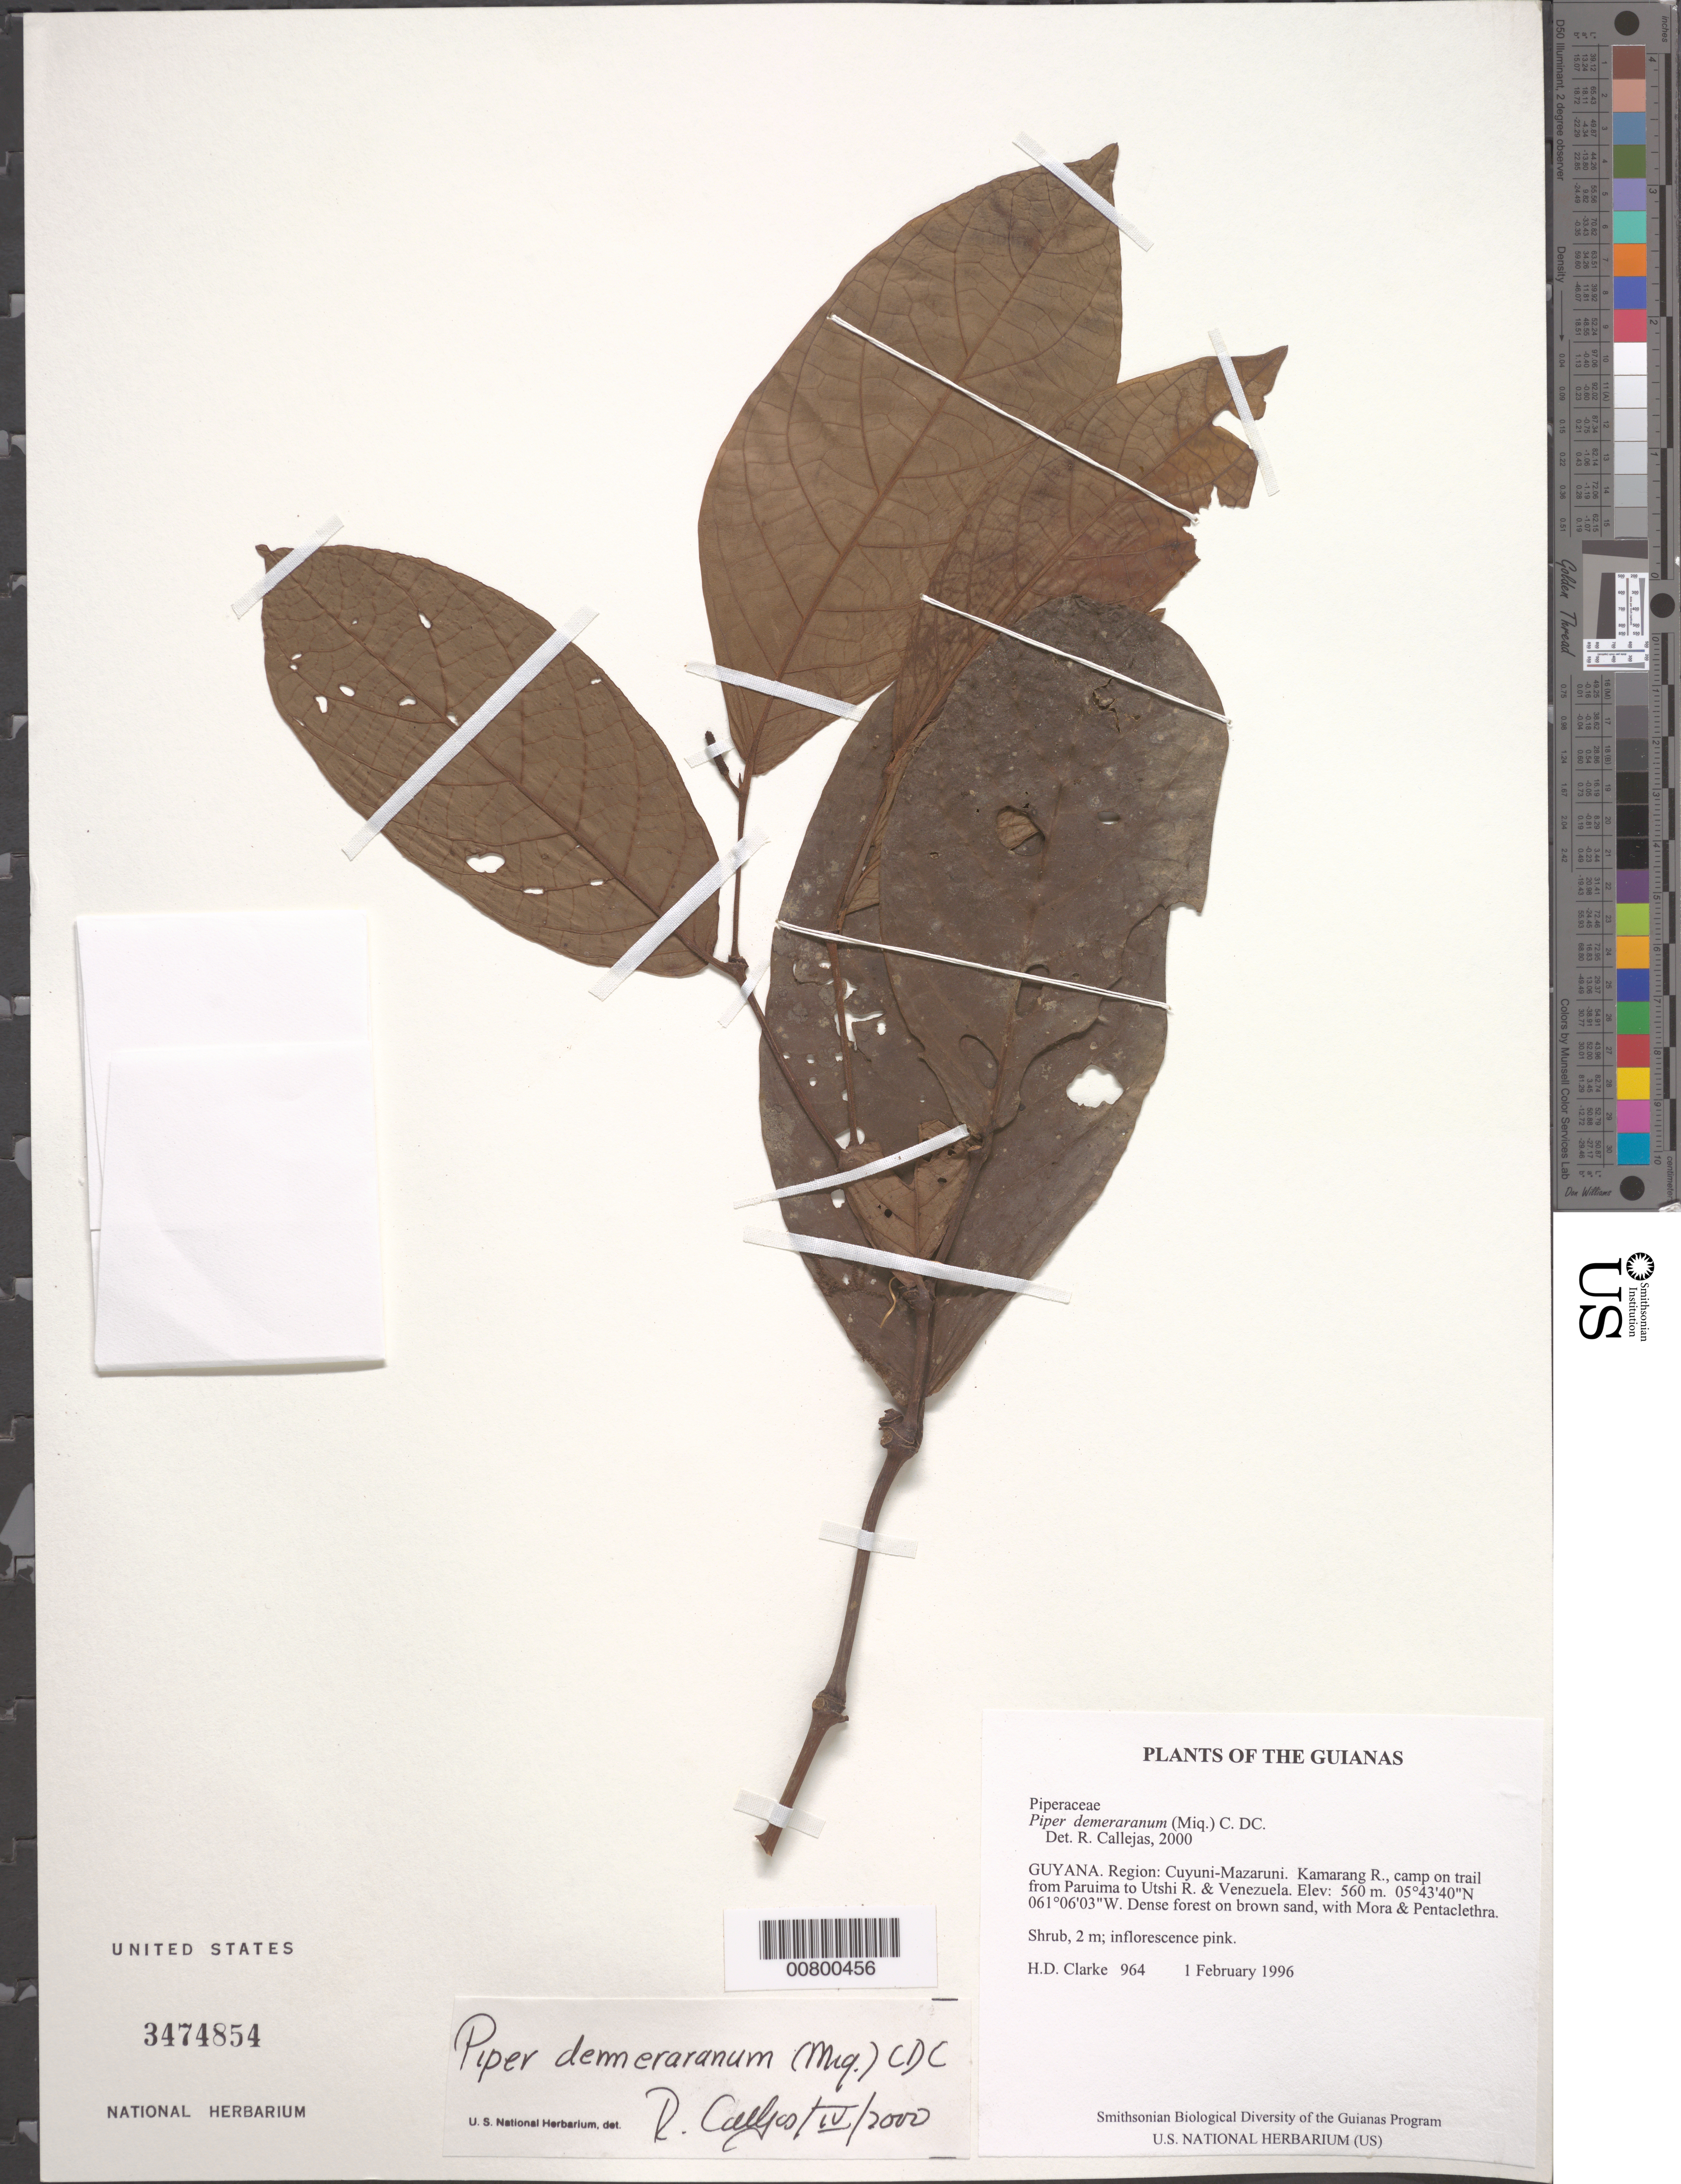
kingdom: Plantae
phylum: Tracheophyta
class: Magnoliopsida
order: Piperales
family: Piperaceae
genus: Piper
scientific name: Piper demeraranum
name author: (Miq.) C. DC.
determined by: Callejas, Ricardo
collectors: H. D. Clarke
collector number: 964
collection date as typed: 1 February 1996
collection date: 1996-02-01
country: Guyana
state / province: Cuyuni-Mazaruni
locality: Kamarang R., camp on trail from Paruima to Utshi R. & Venezuela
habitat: Dense forest on brown sand, with Mora & Pentaclethra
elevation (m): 560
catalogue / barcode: US 3474854